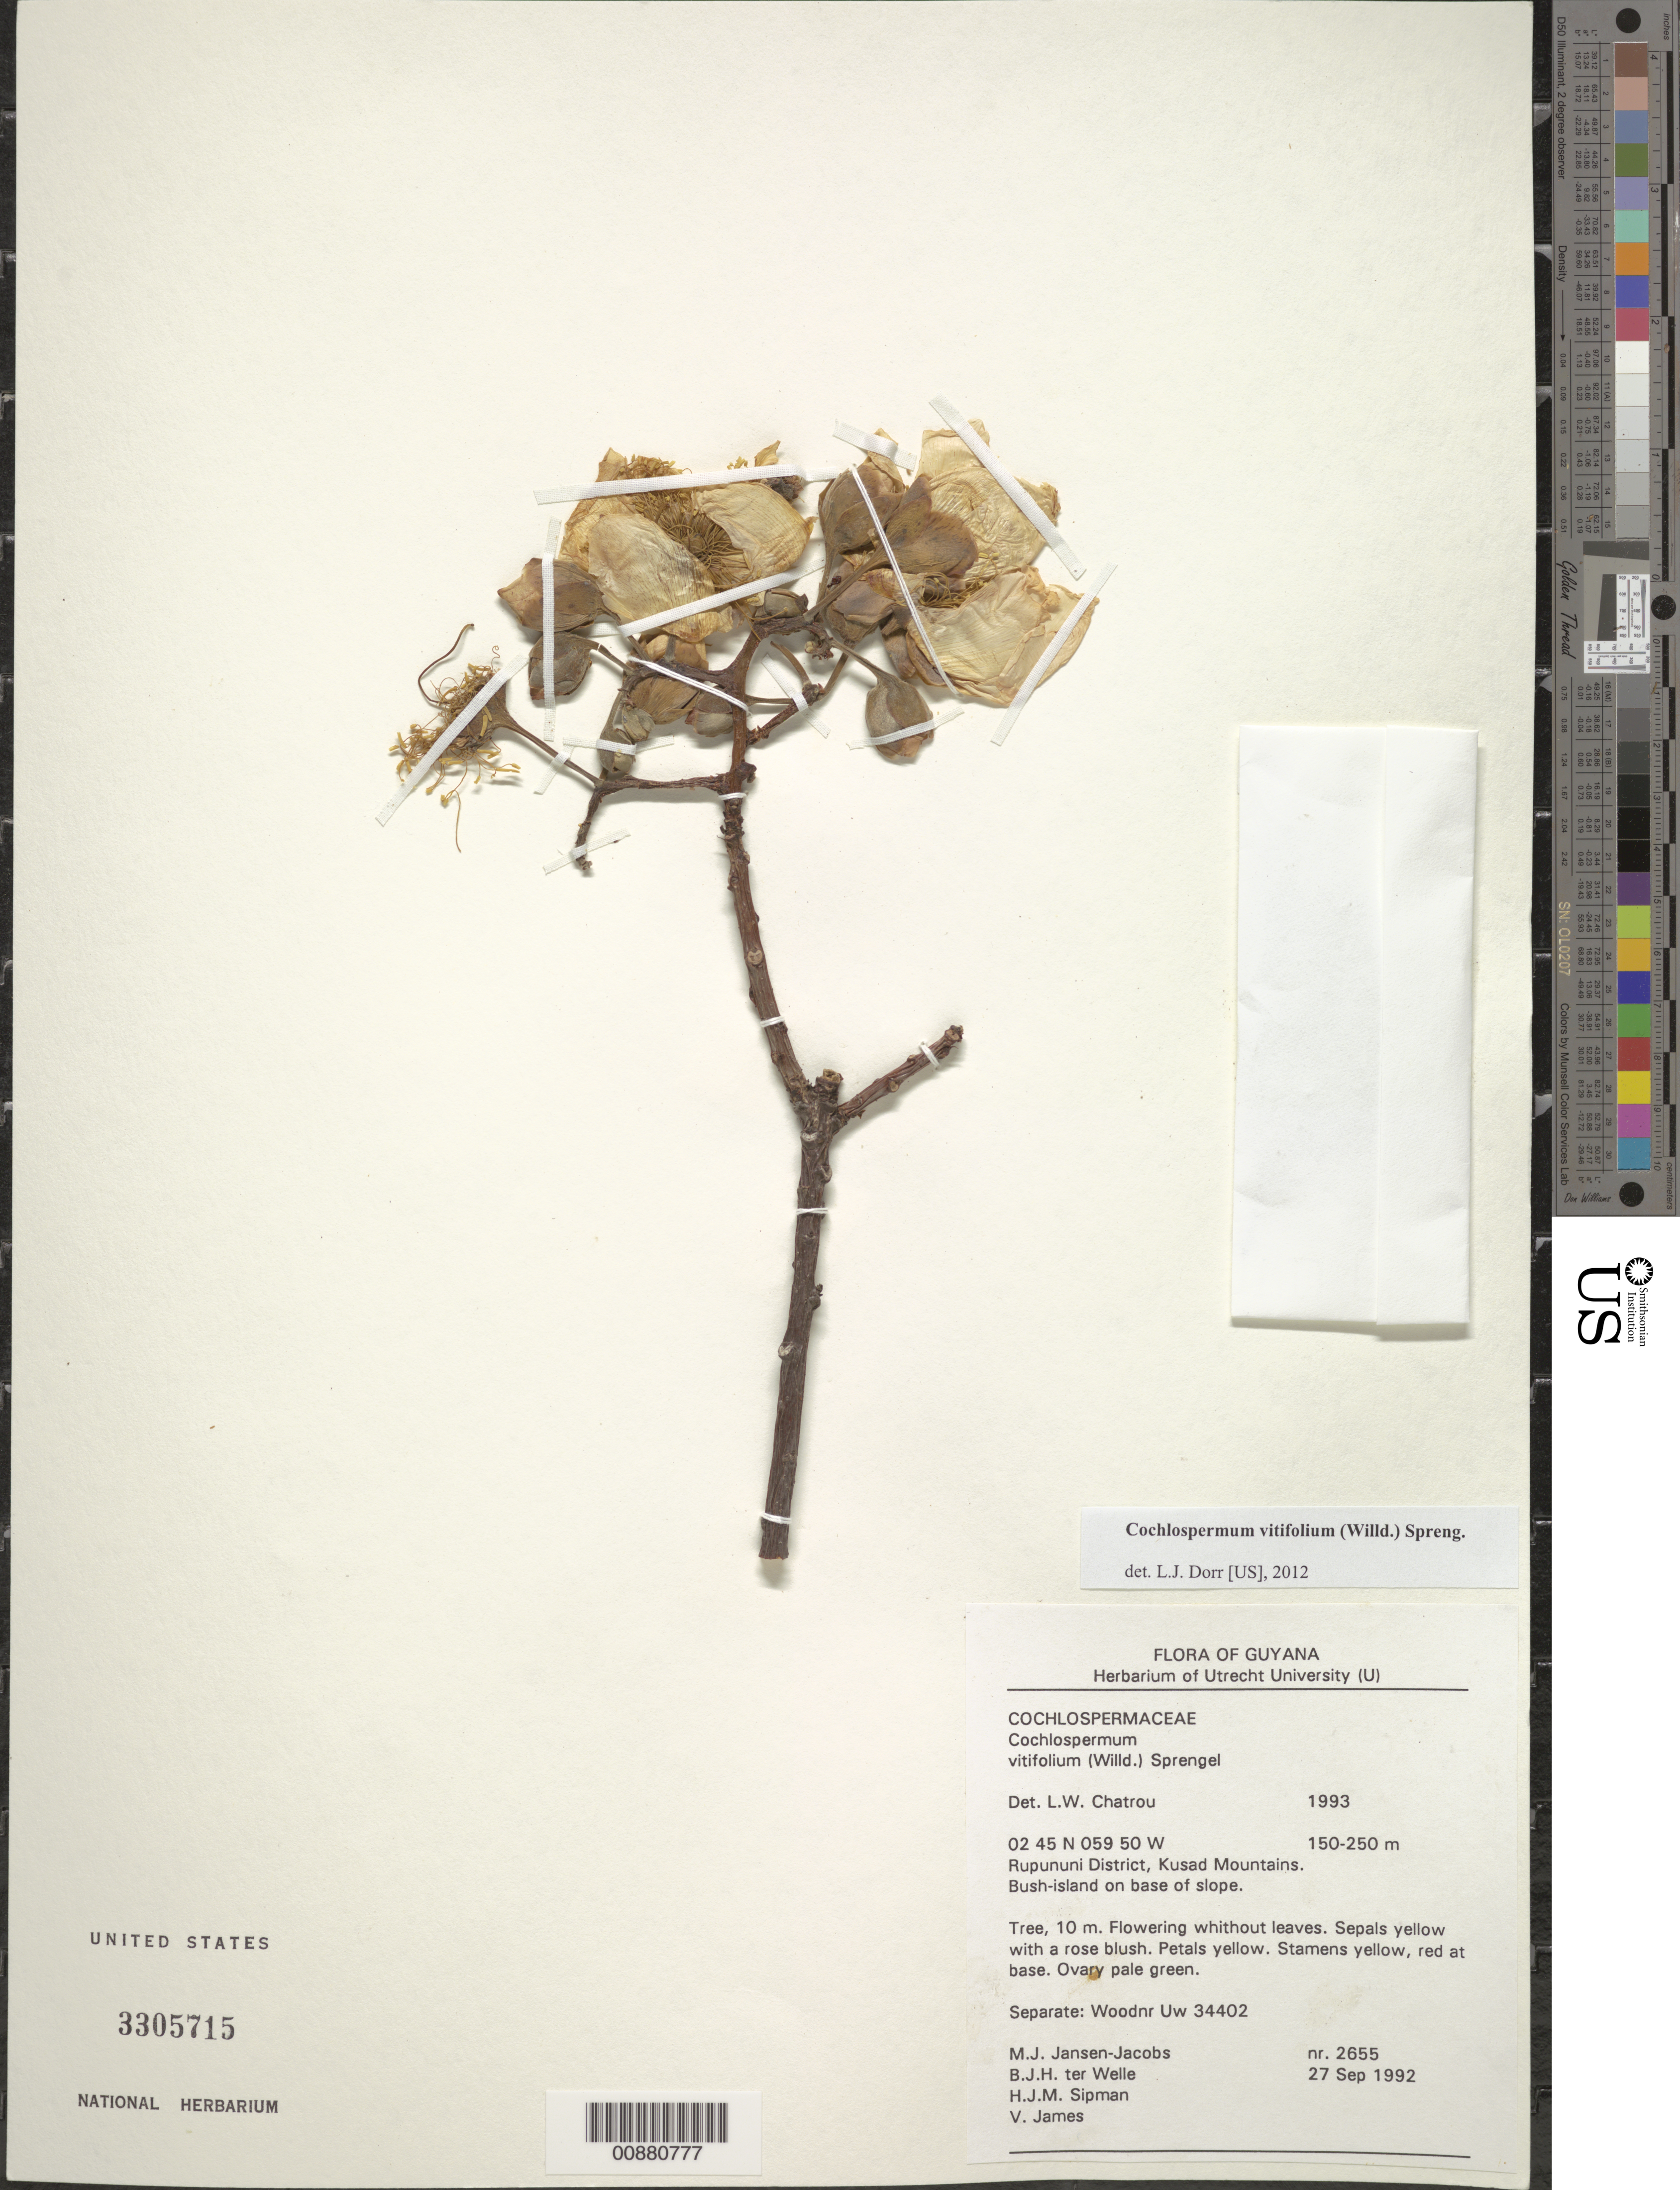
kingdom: Plantae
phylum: Tracheophyta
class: Magnoliopsida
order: Malvales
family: Cochlospermaceae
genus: Cochlospermum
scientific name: Cochlospermum vitifolium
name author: (Willd.) Spreng.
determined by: Chatrou, L. W.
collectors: M. J. Jansen-Jacobs, B. Welle, H. J. M. Sipman & V. James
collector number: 2655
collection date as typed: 27-Sep-92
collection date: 1992-09-27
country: Guyana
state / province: U. Takutu-U. Essequibo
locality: Kusad Mountains, Rupununi District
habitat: Bush island on base of slope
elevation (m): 150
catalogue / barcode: US 3305715